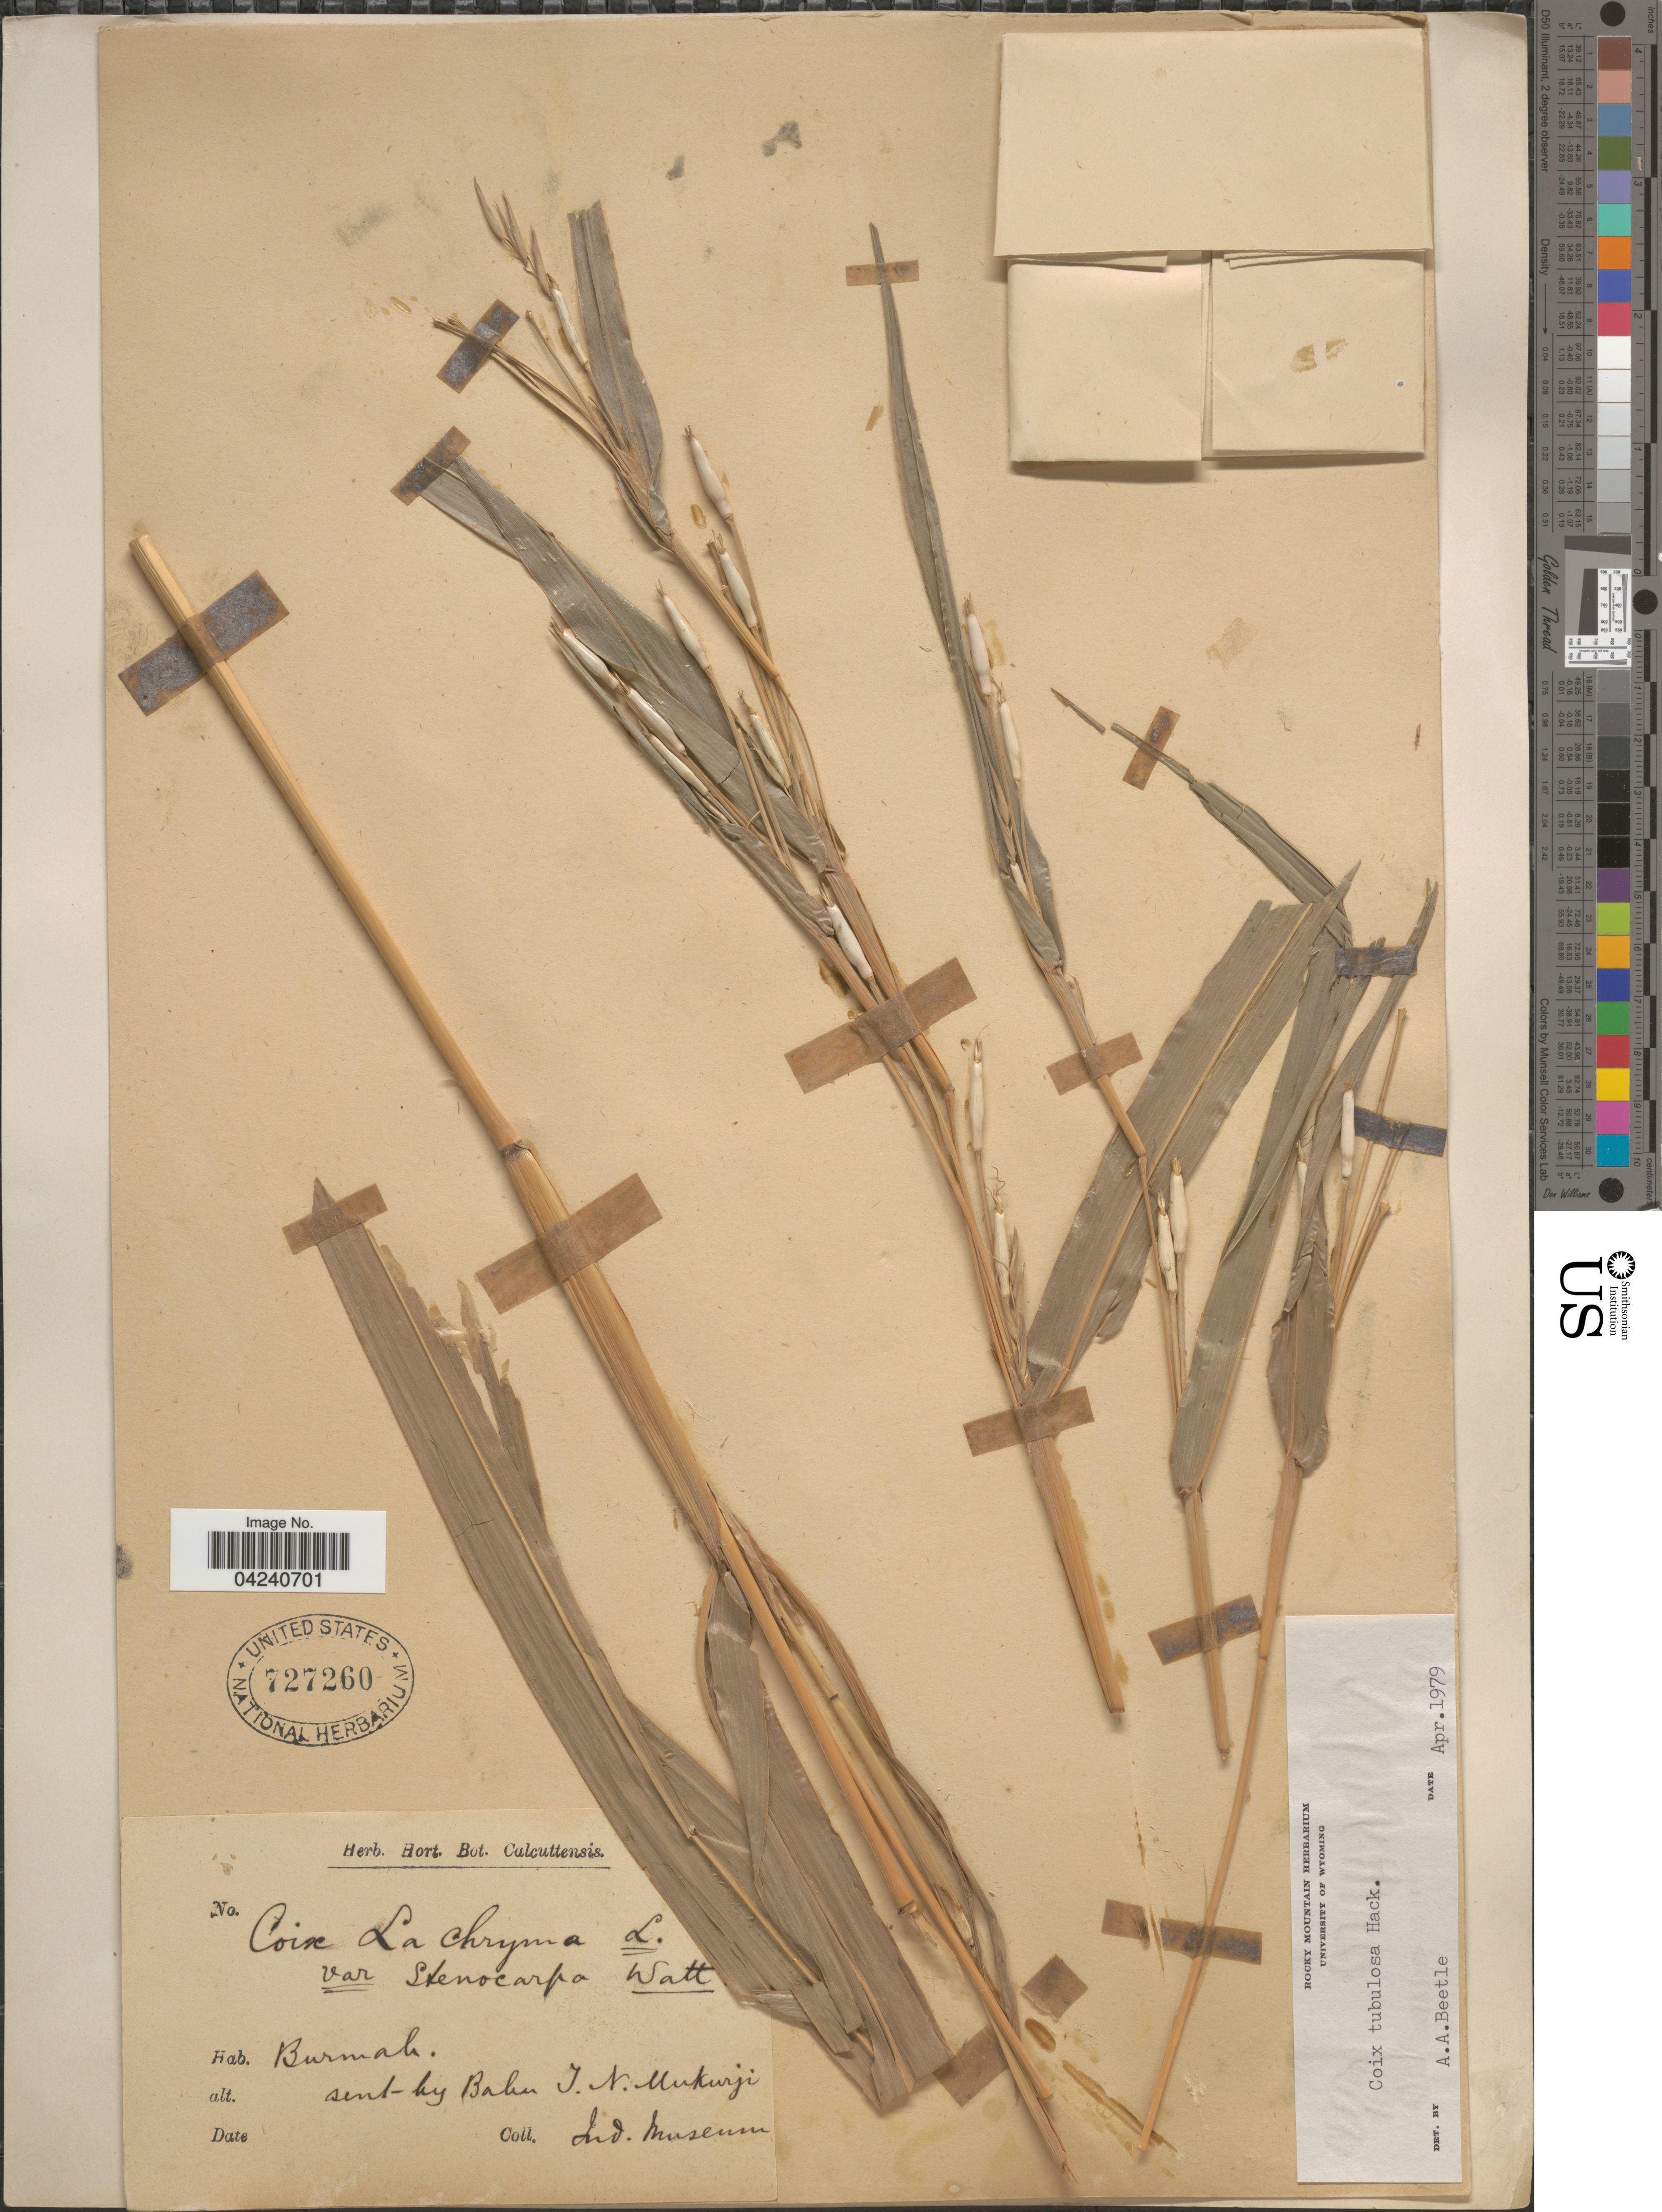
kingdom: Plantae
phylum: Tracheophyta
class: Liliopsida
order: Poales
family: Poaceae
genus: Coix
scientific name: Coix lacryma-jobi var. stenocarpa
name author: (Oliv.) Stapf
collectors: Ind. Museum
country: Myanmar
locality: Burmah.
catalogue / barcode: US 727260